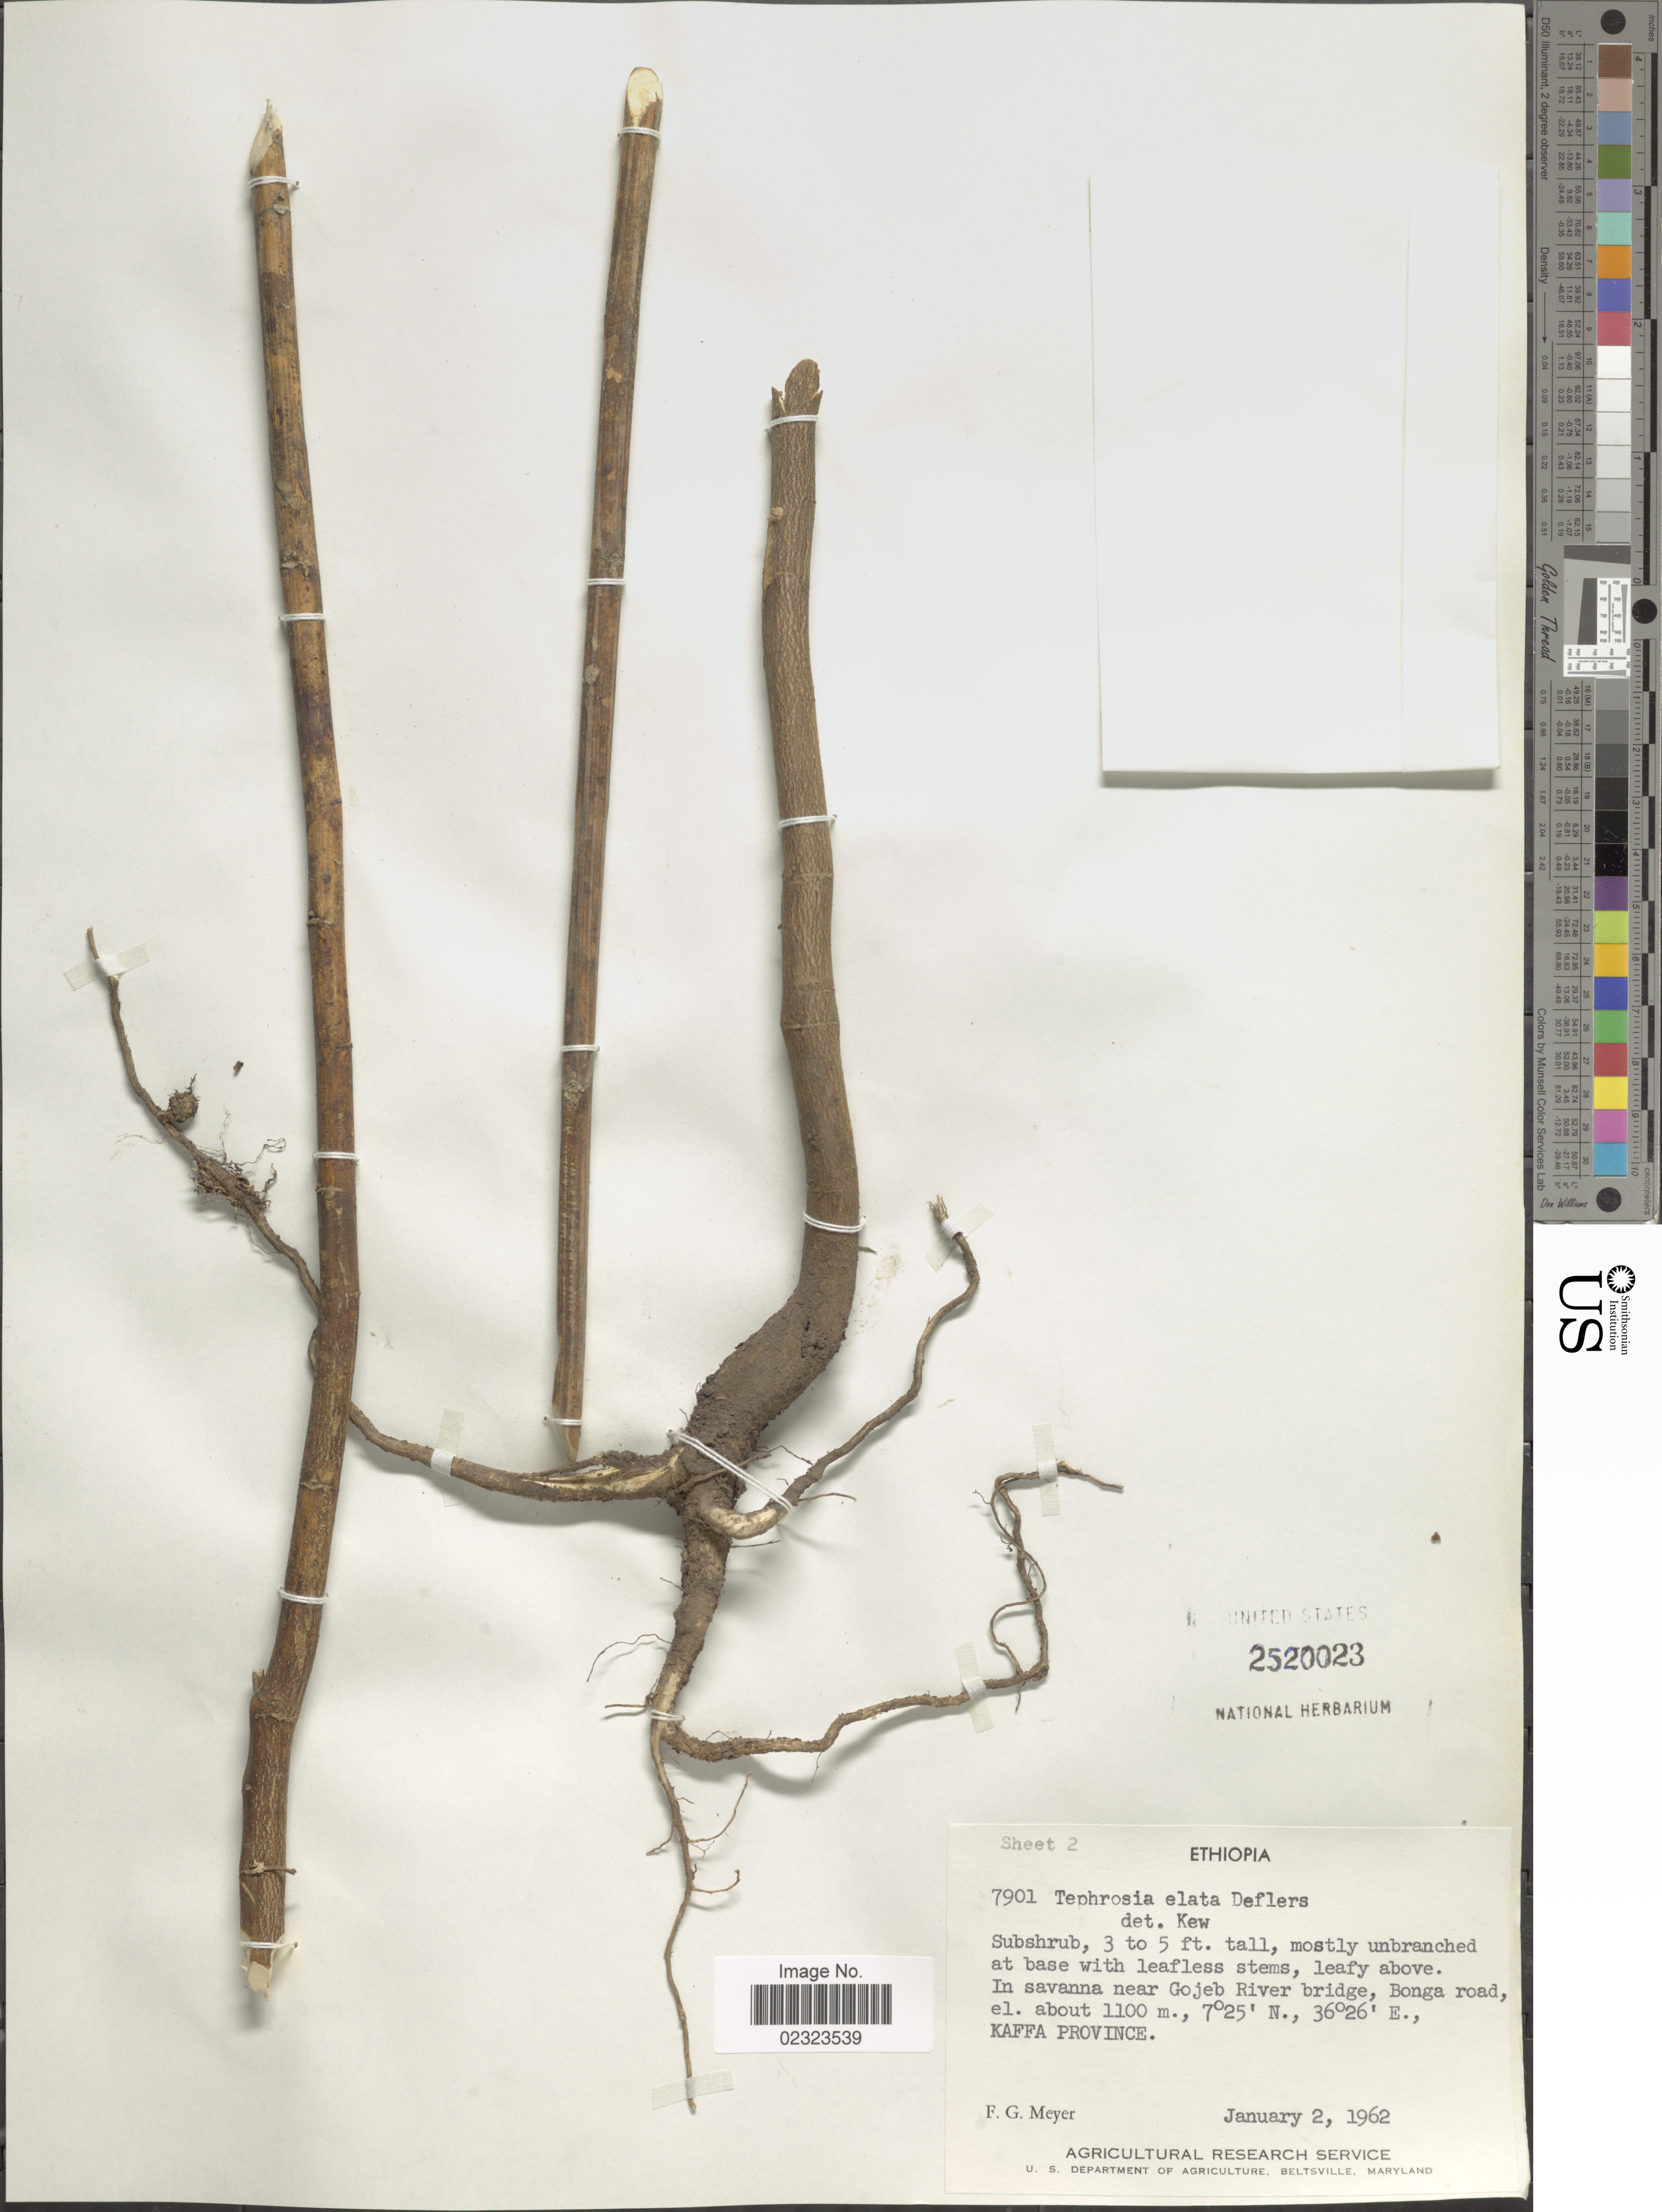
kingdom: Plantae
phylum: Tracheophyta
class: Magnoliopsida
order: Fabales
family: Fabaceae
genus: Tephrosia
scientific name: Tephrosia elata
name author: Deflers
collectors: F. G. Meyer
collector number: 7901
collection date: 1962-01-02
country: Ethiopia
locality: In savanna near Gojeb River bridge, Bonga road, Kaffa Province.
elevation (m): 1100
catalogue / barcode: US 2520023